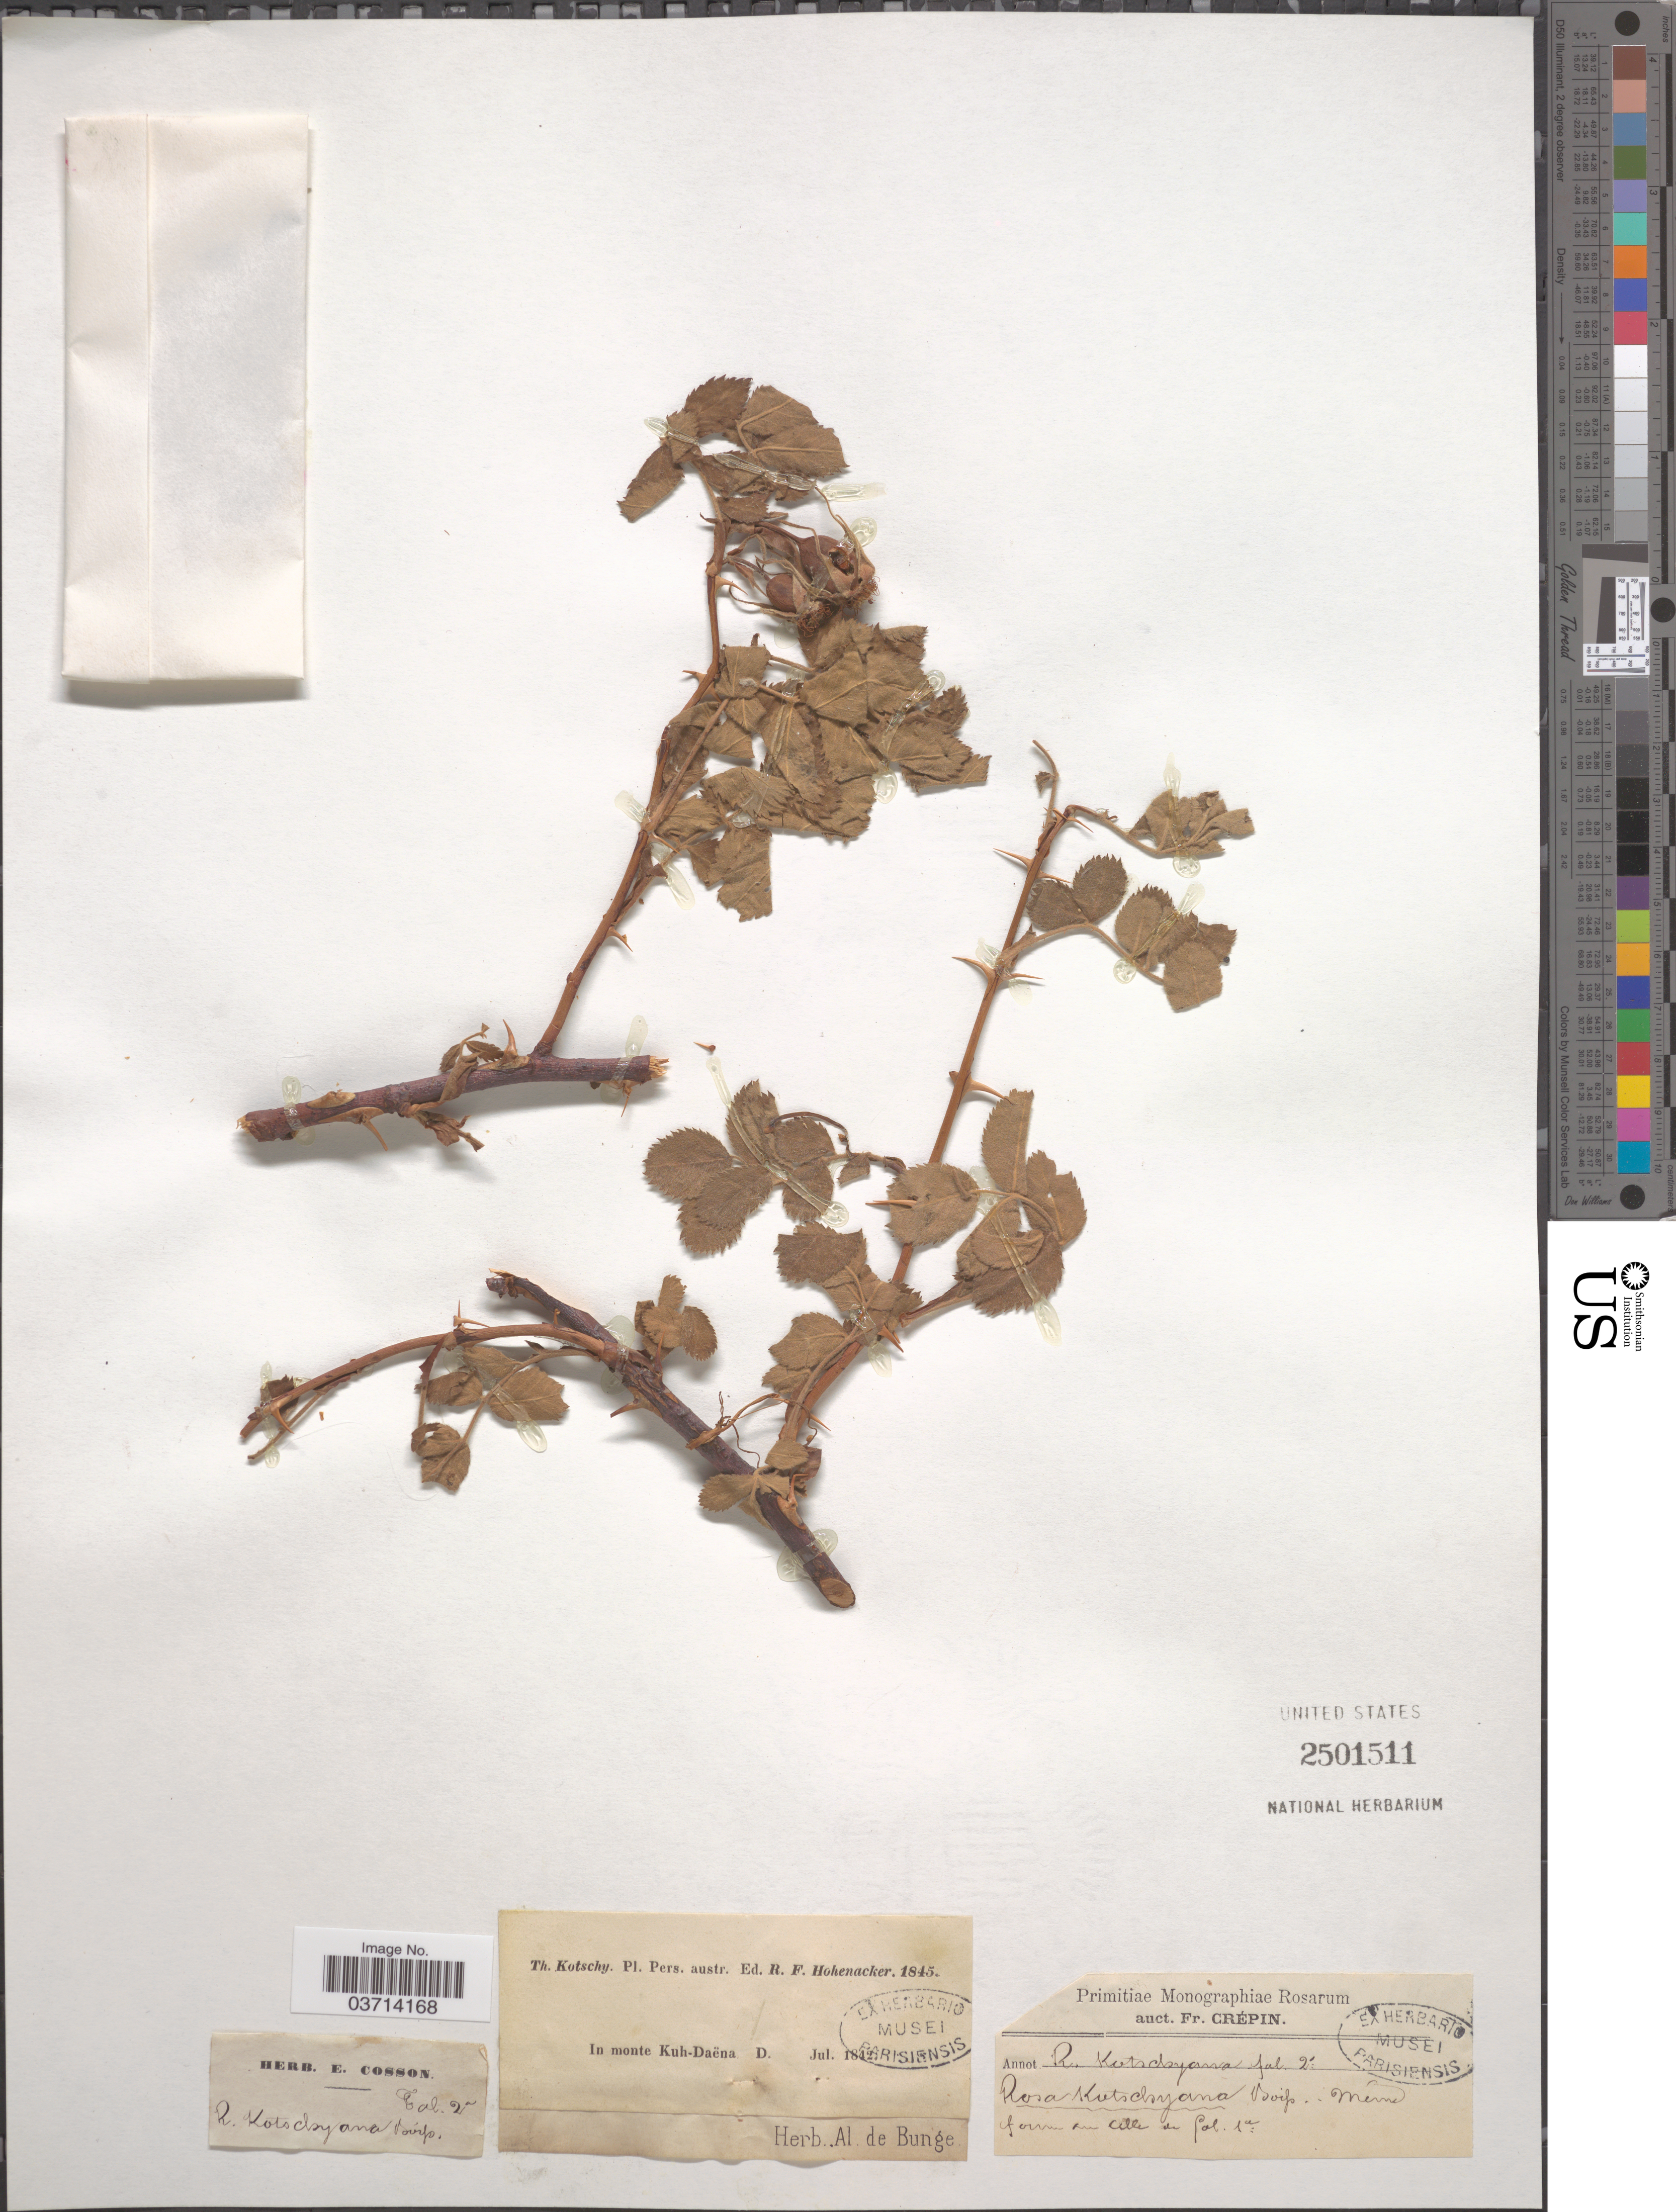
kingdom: Plantae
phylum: Tracheophyta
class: Magnoliopsida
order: Rosales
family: Rosaceae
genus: Rosa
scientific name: Rosa kotschyana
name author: Boiss.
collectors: K. G. Kotschy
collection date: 1842-07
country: Iran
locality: Pers. austr. In monte Kuh-Daëna.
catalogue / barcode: US 2501511